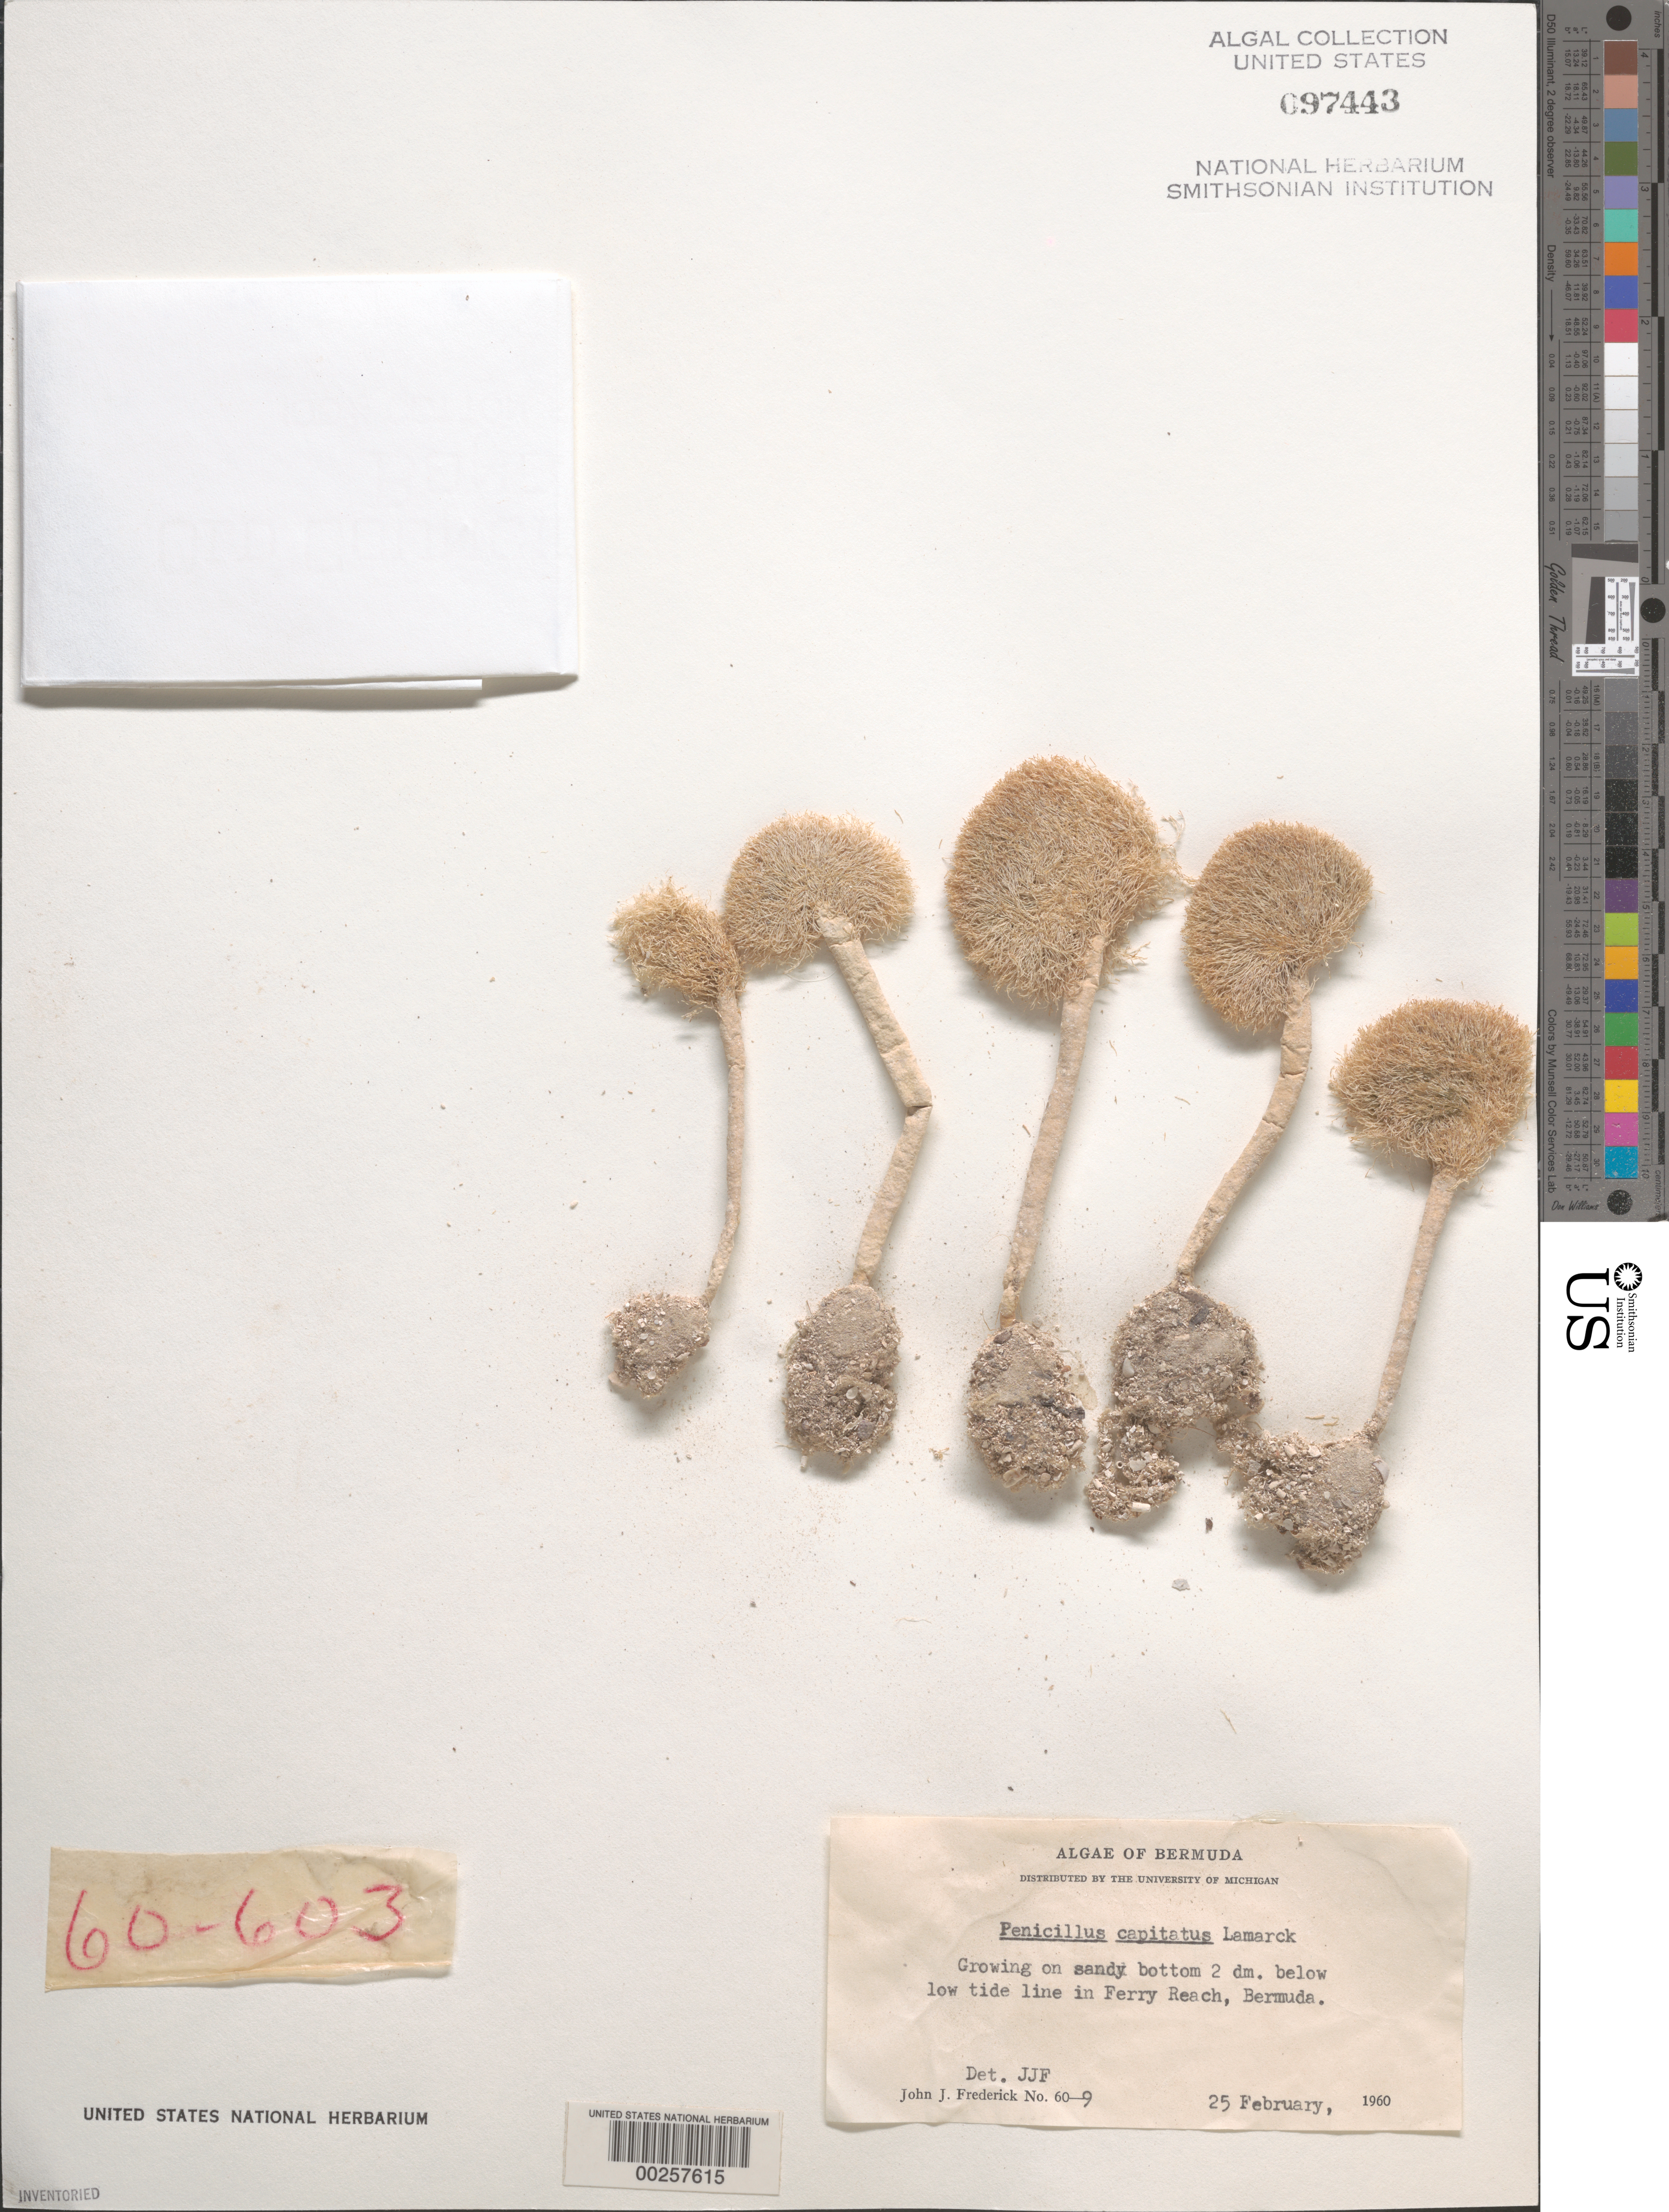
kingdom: Plantae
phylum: Chlorophyta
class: Ulvophyceae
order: Bryopsidales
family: Udoteaceae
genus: Penicillus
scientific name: Penicillus capitatus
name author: Lam.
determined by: Frederick, J. J.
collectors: J. Frederick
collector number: JJF 60-9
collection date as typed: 25 Feb 1960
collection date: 1960-02-25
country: Bermuda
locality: Ferry Reach, between St. David's Island and St. George's Island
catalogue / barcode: US 97443